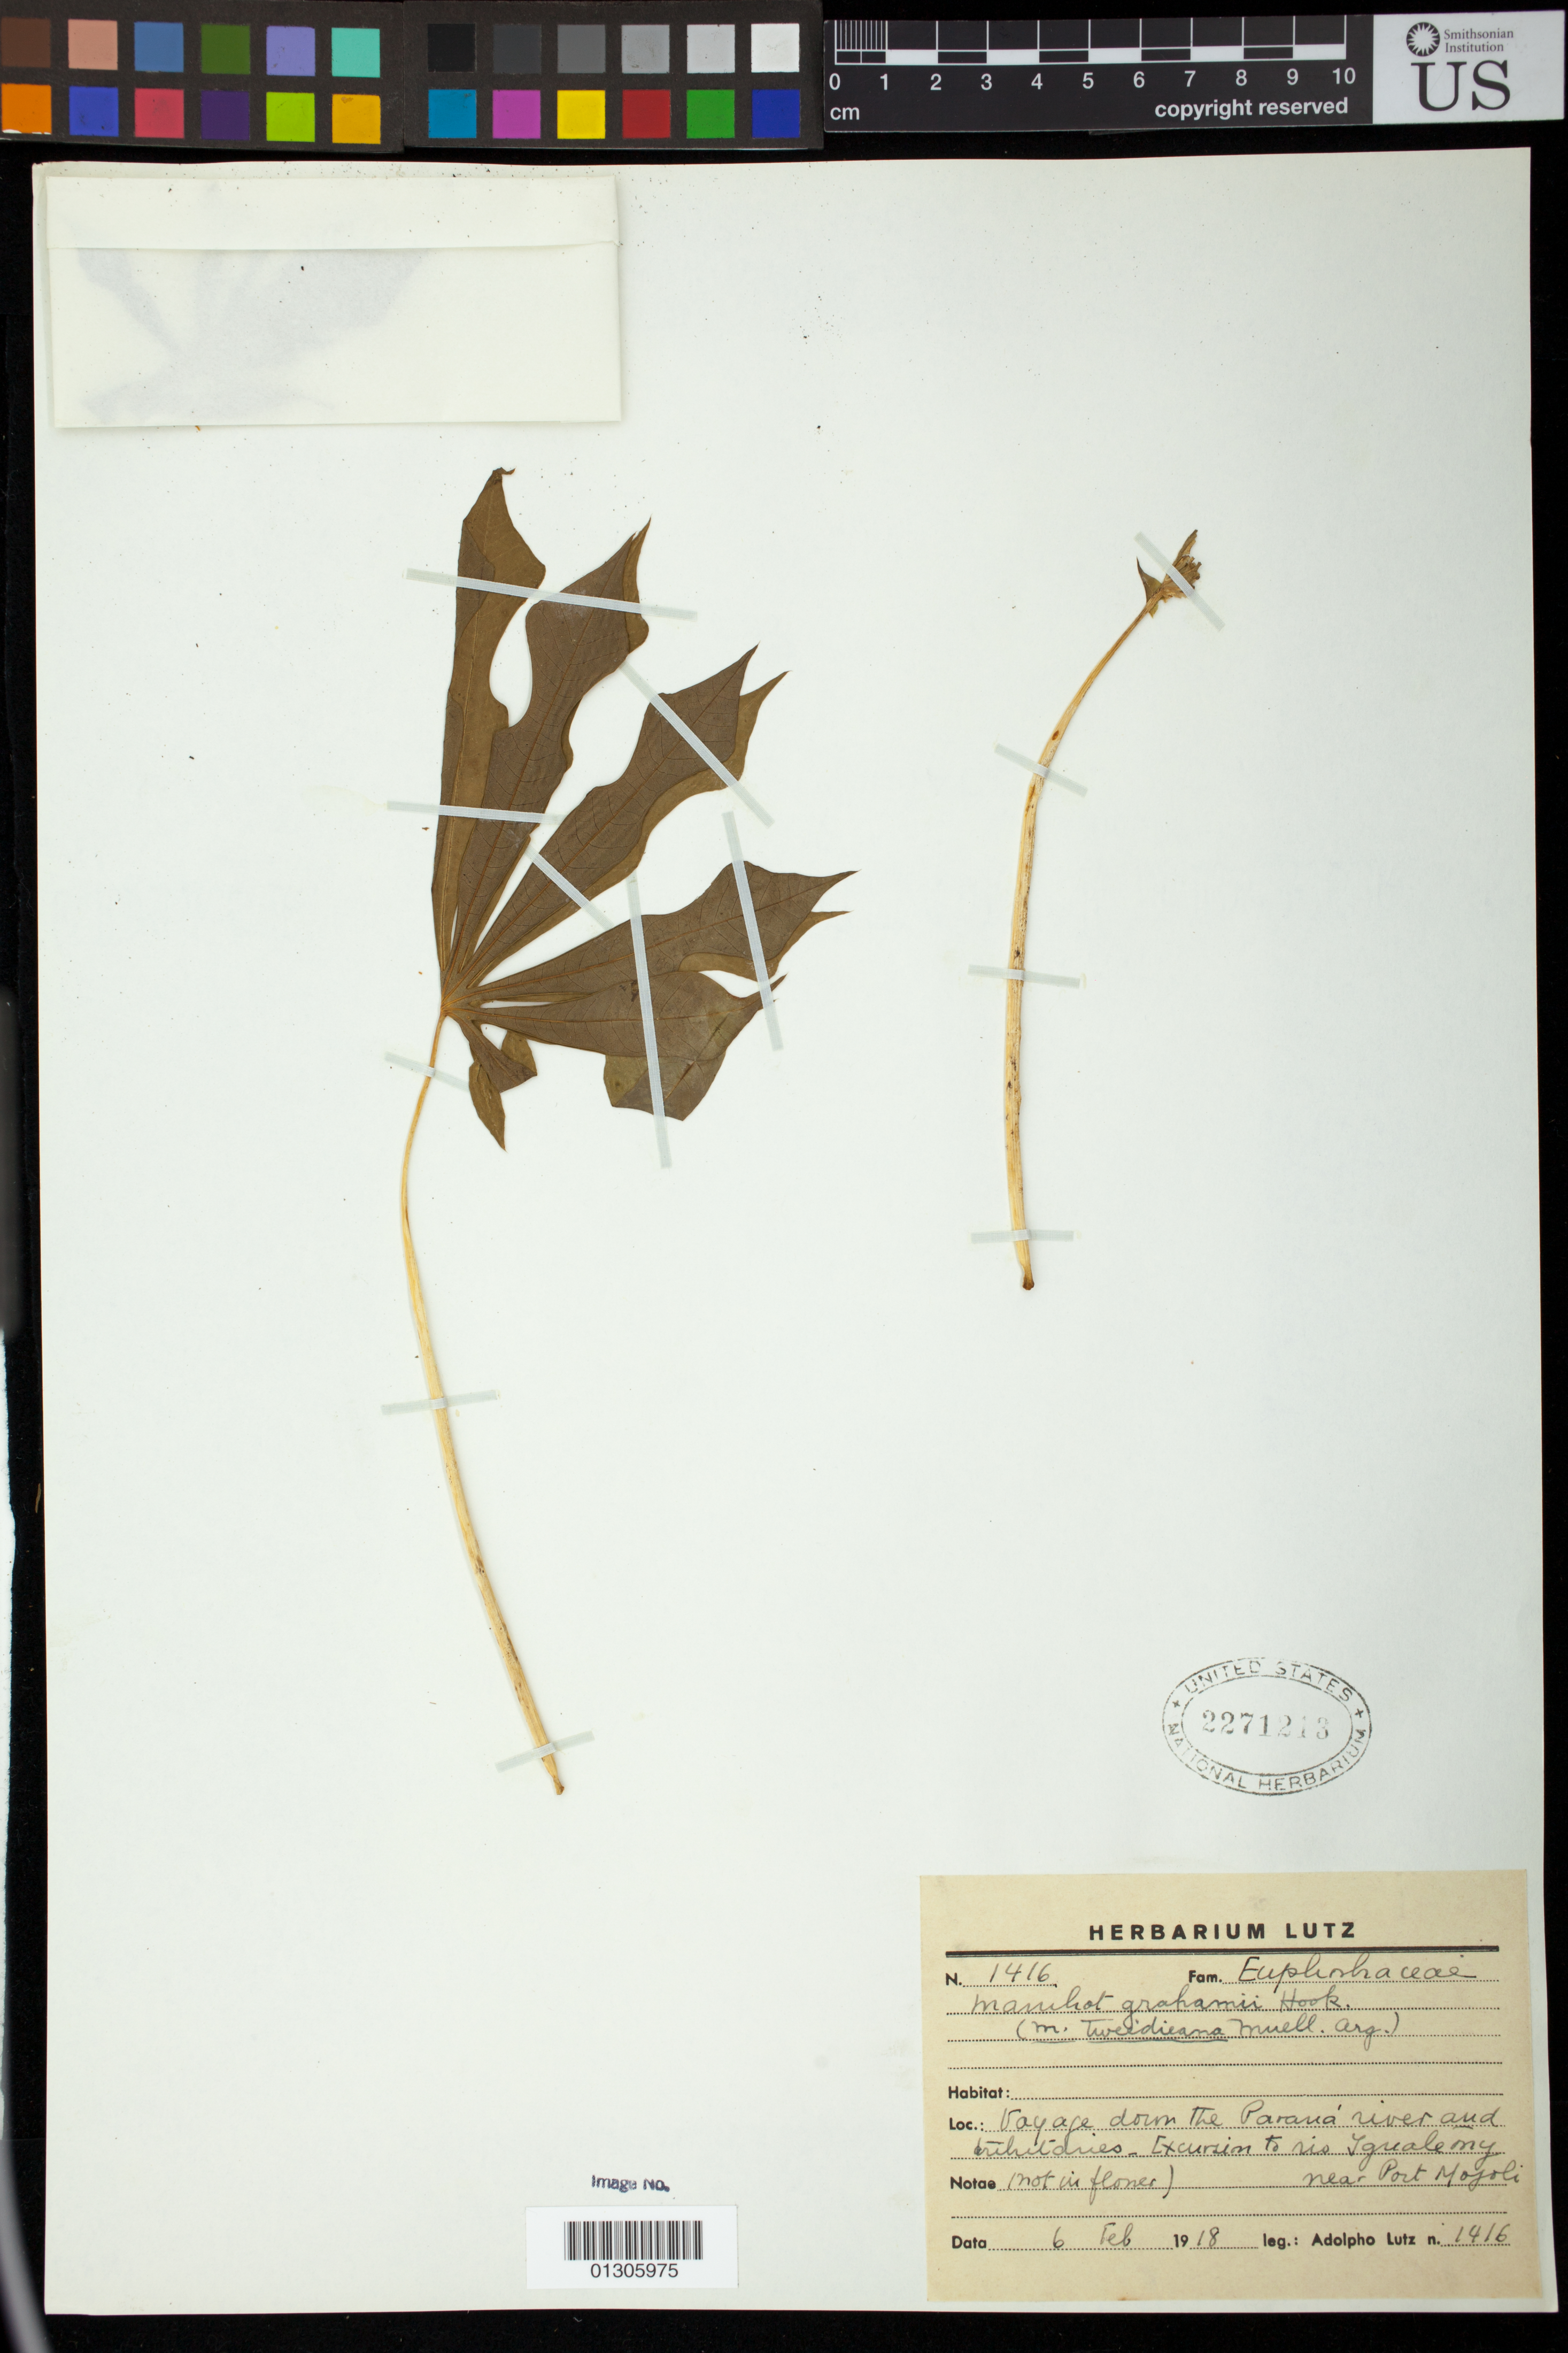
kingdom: Plantae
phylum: Tracheophyta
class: Magnoliopsida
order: Malpighiales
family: Euphorbiaceae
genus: Manihot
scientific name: Manihot guaranitica subsp. guaranitica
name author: Chodat & Hassl.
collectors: A. Lutz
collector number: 1416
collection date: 1918-06-02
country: Brazil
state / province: Goias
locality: Paranoia River and tributaries. Excursion to rio Igreale (?) near Port Mojoli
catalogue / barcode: US 2271213